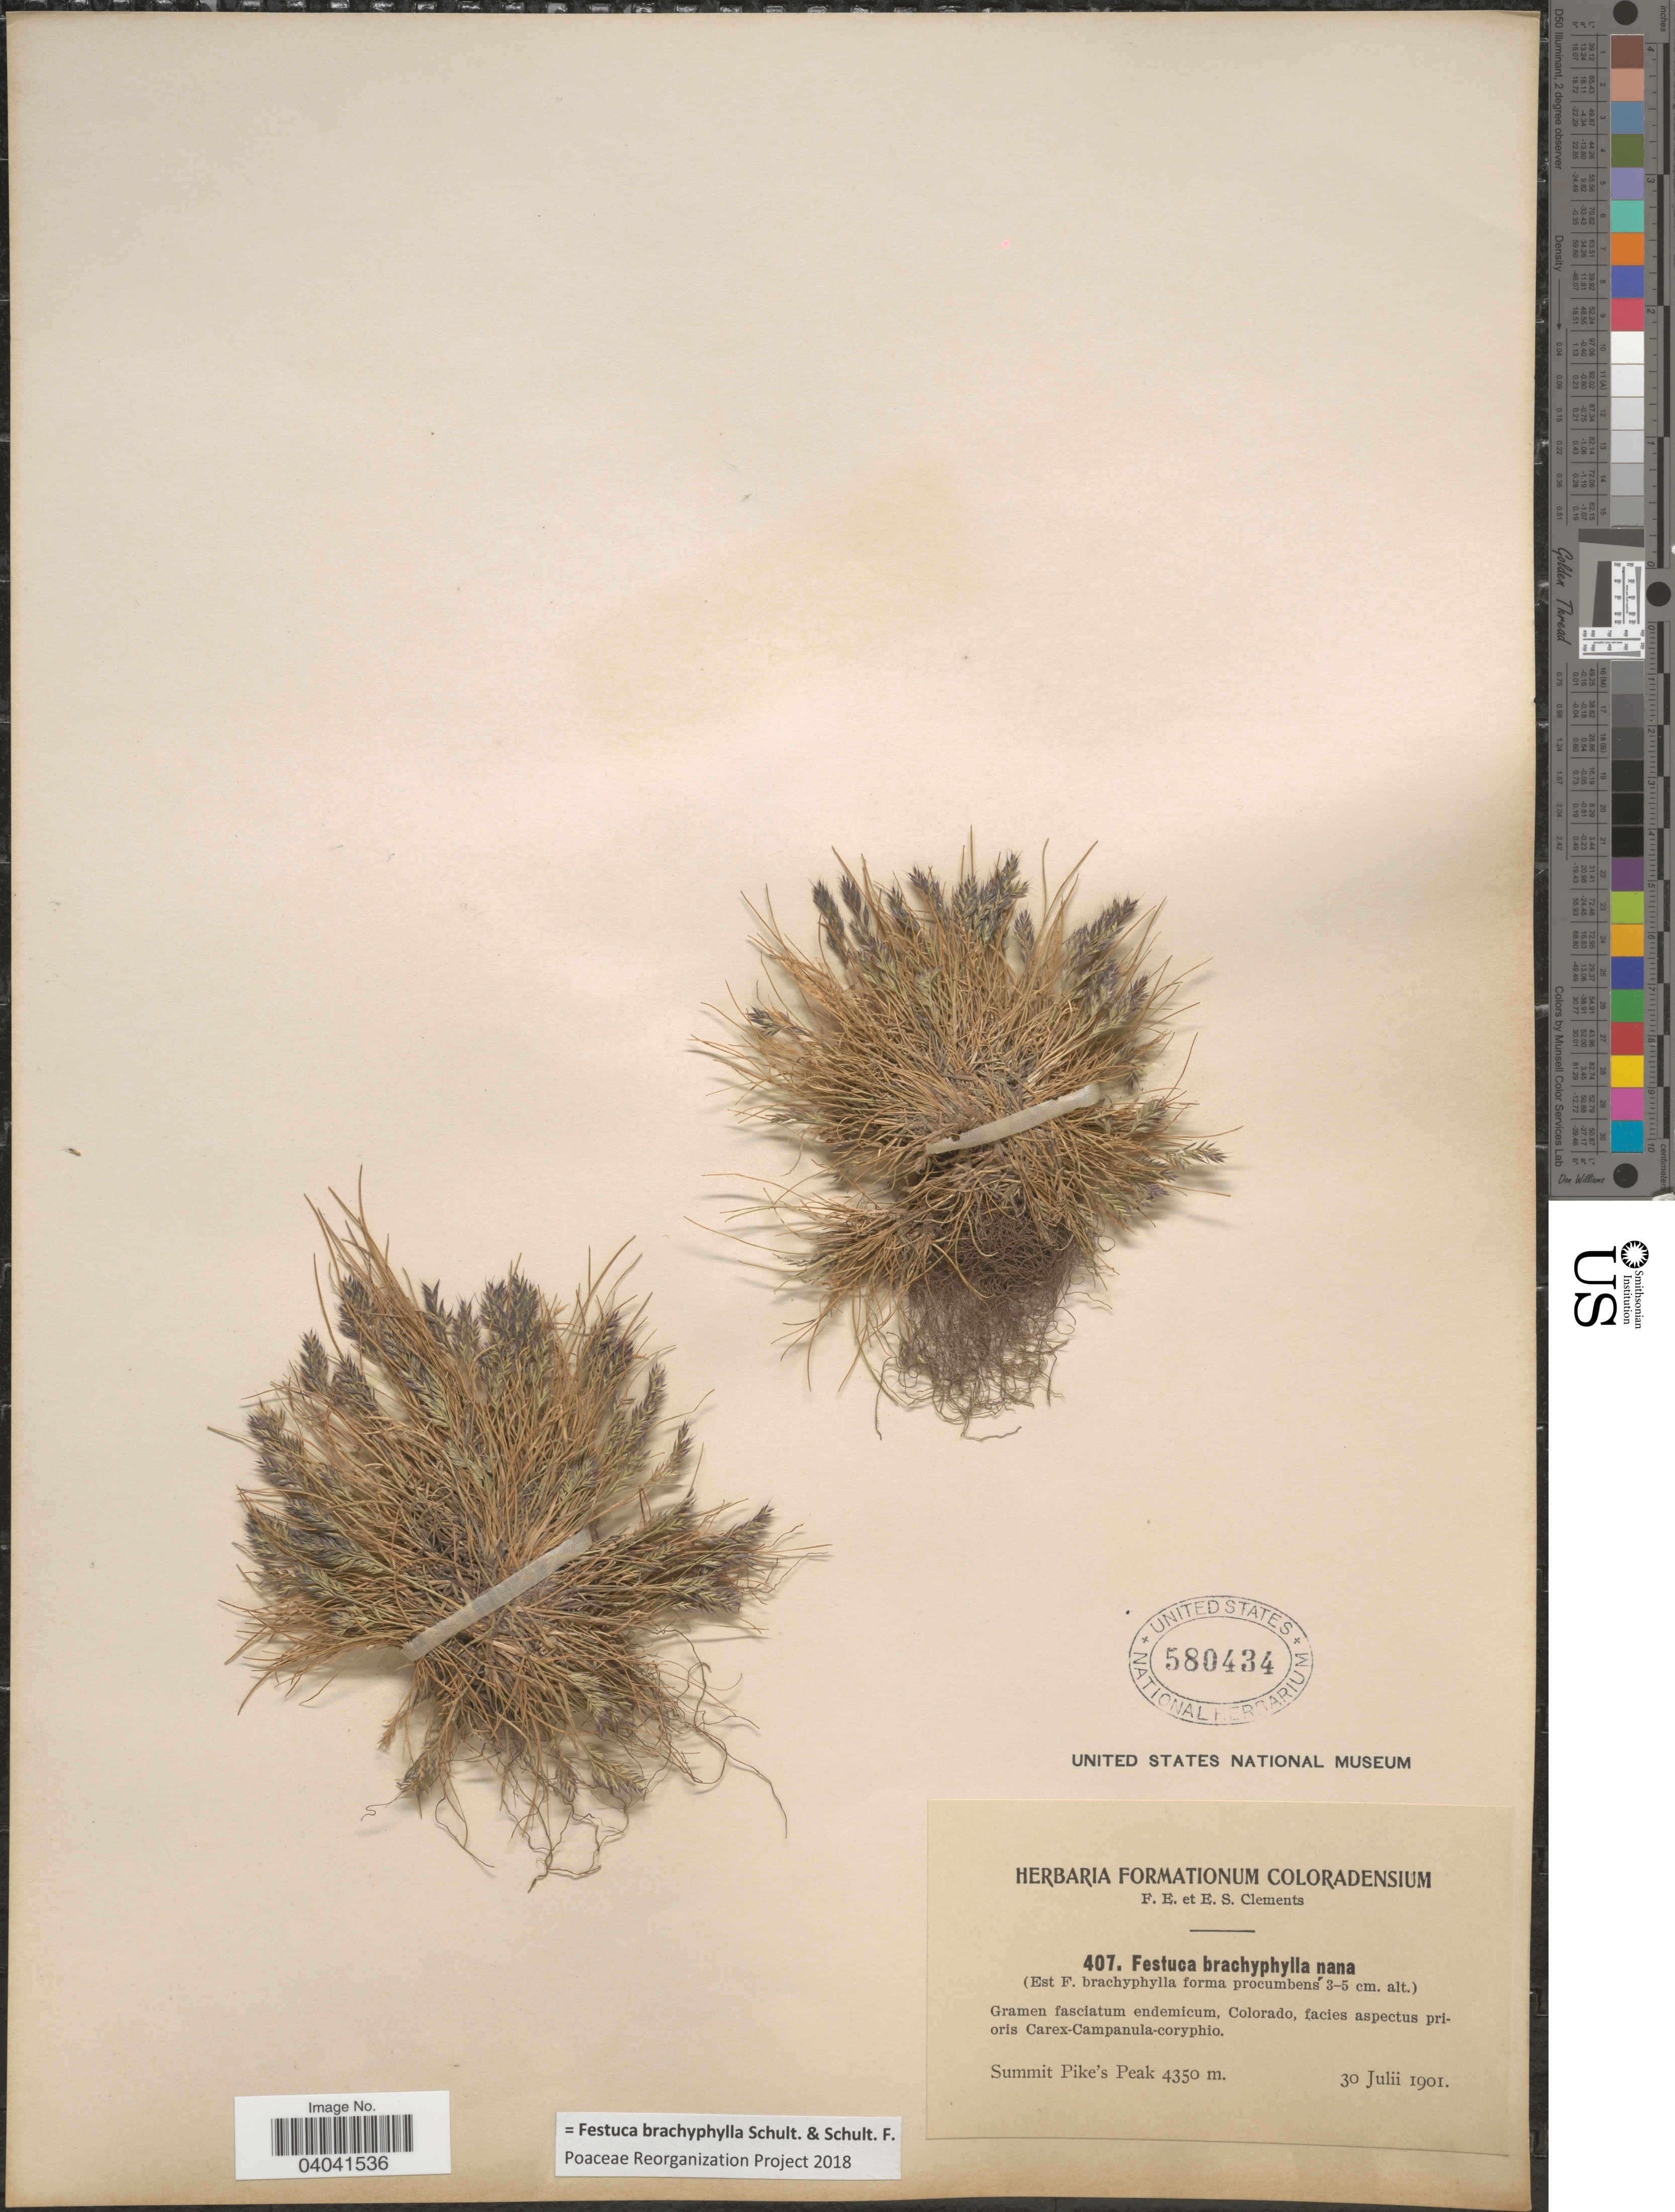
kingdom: Plantae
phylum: Tracheophyta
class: Liliopsida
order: Poales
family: Poaceae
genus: Festuca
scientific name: Festuca brachyphylla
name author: Schult. & Schult. f.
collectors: F. E. Clements & E. S. Clements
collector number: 407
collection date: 1901-07-30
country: United States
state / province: Colorado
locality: Summit Pike's Peak.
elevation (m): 4350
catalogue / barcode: US 580434